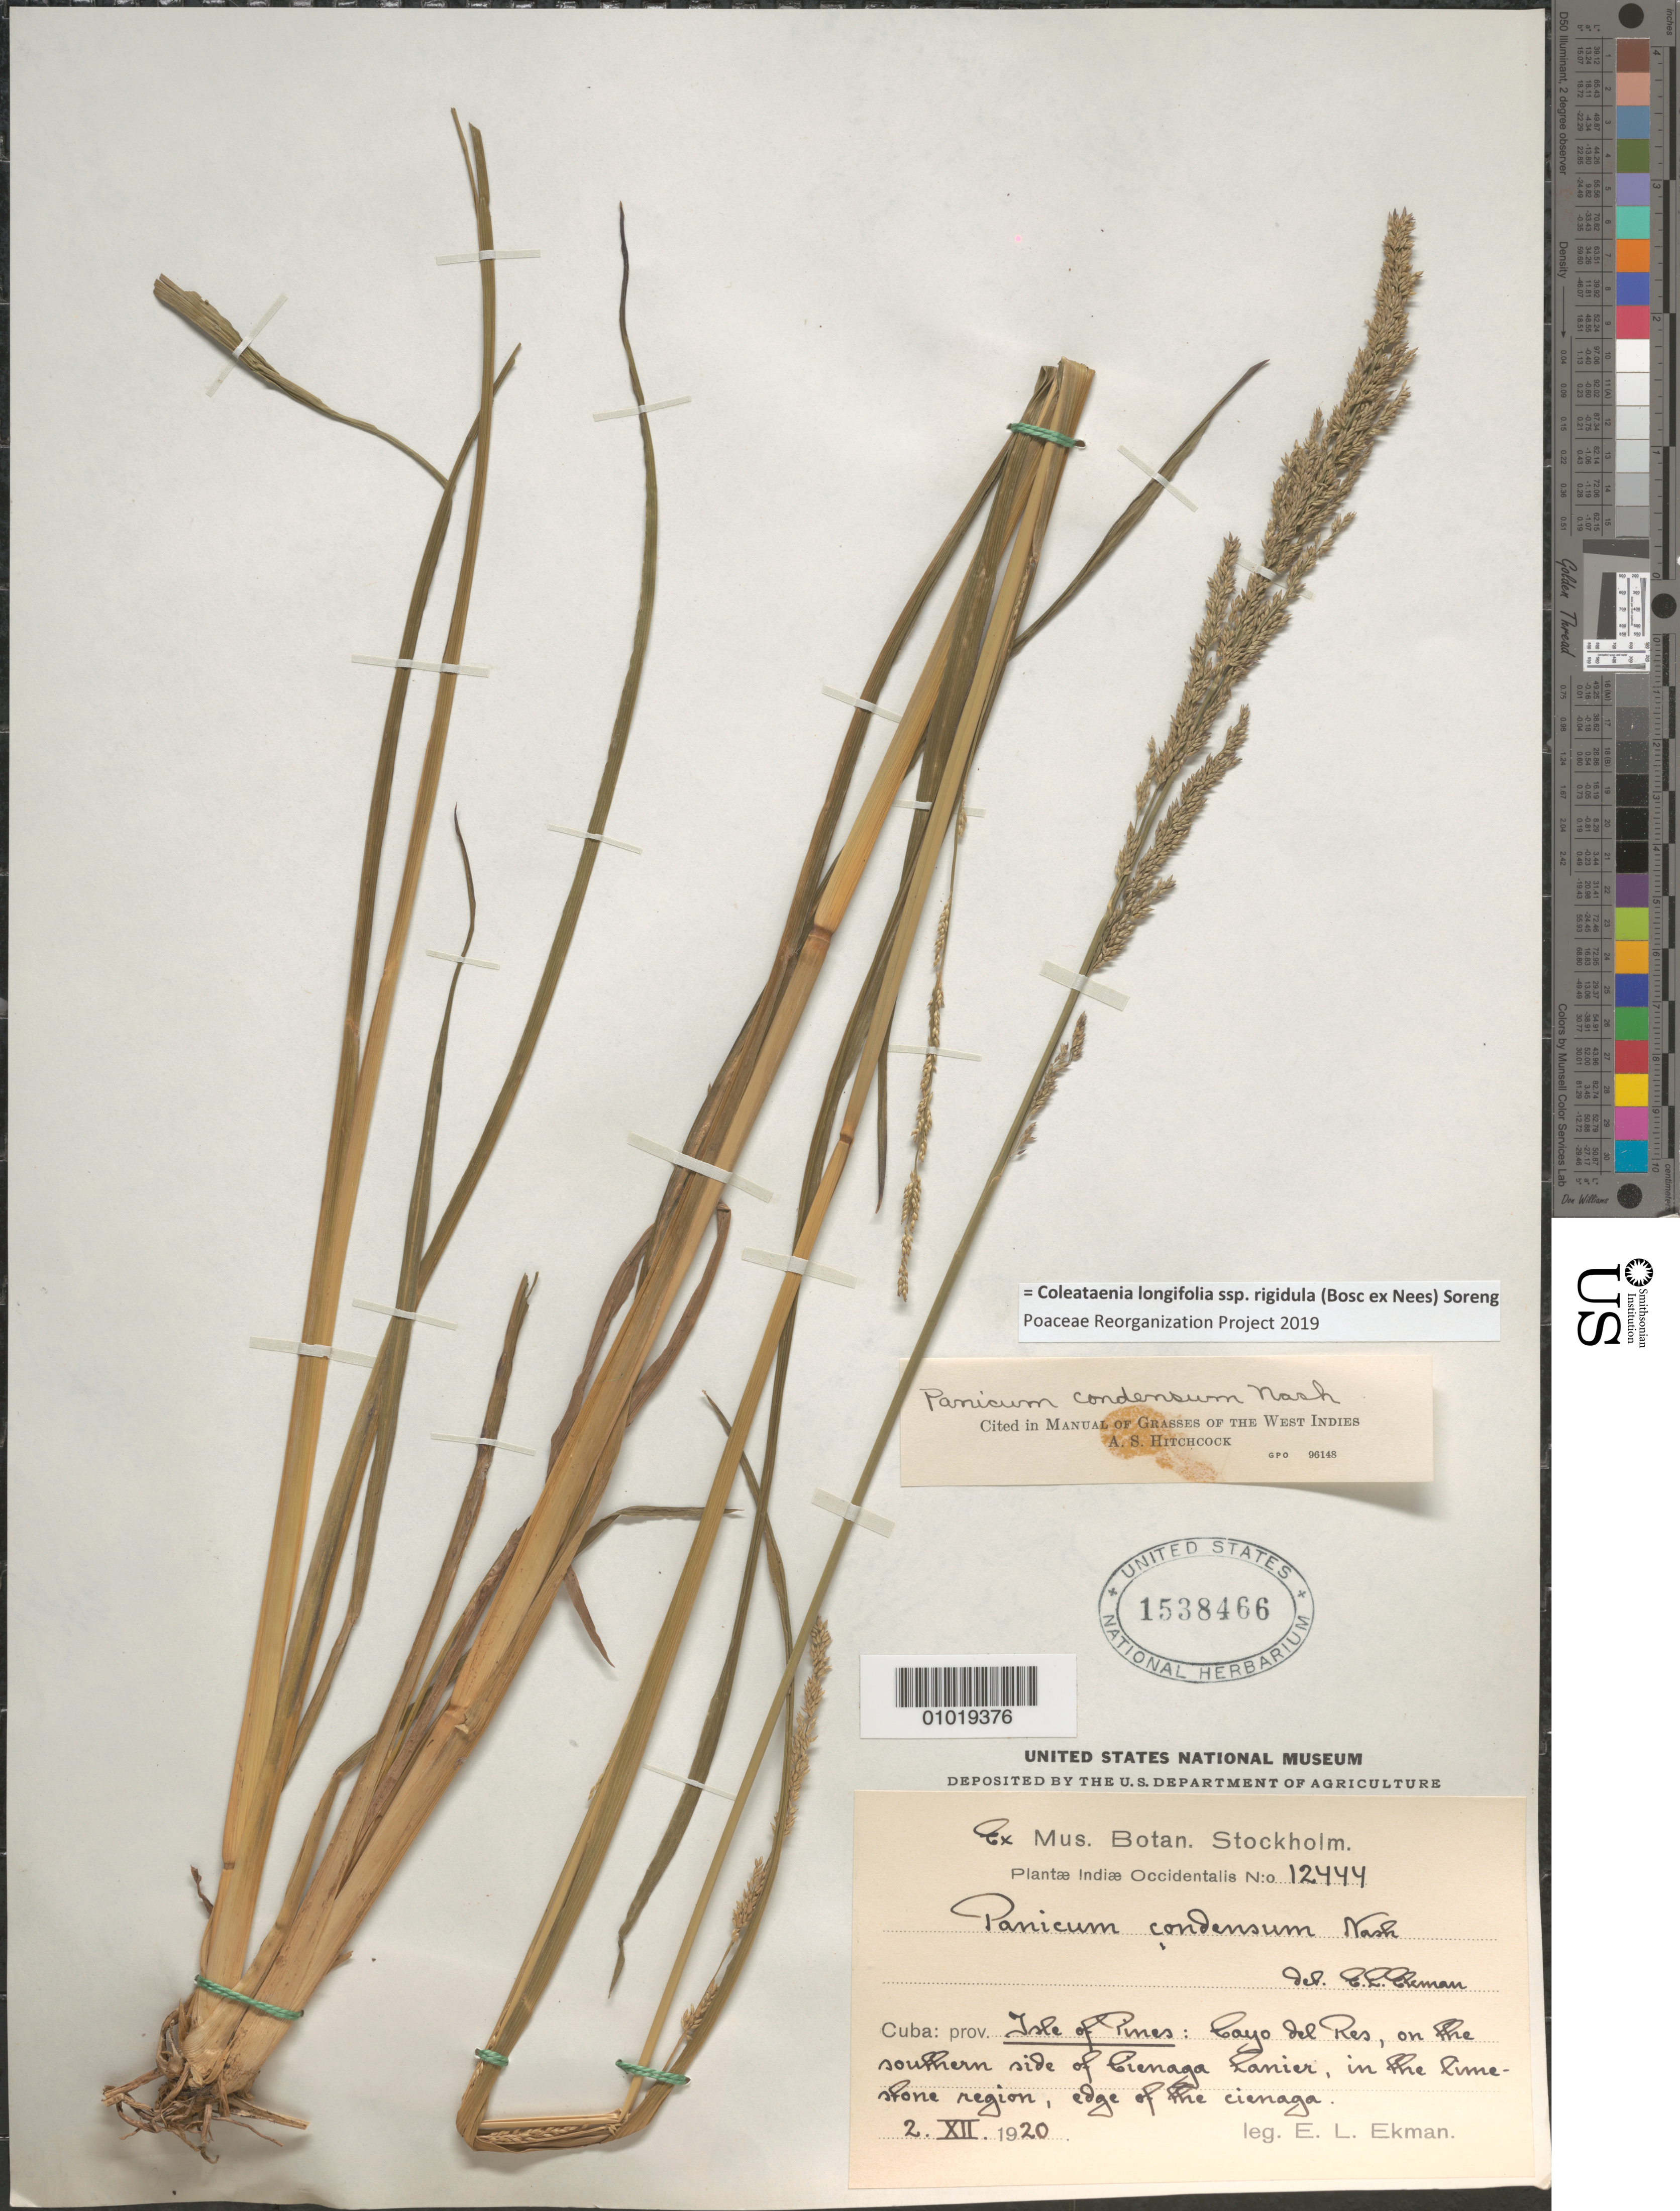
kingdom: Plantae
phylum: Tracheophyta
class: Liliopsida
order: Poales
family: Poaceae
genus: Panicum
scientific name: Panicum condensum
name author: Nash ex Small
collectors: E. L. Ekman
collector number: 12444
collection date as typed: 02 Jul 1920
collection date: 1920-07-02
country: Cuba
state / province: Isla de la Juventud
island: Isla de la Juventud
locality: [Isle of Pines], Bayo del Res, on the S side of Cienaga Lanier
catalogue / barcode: US 1538466